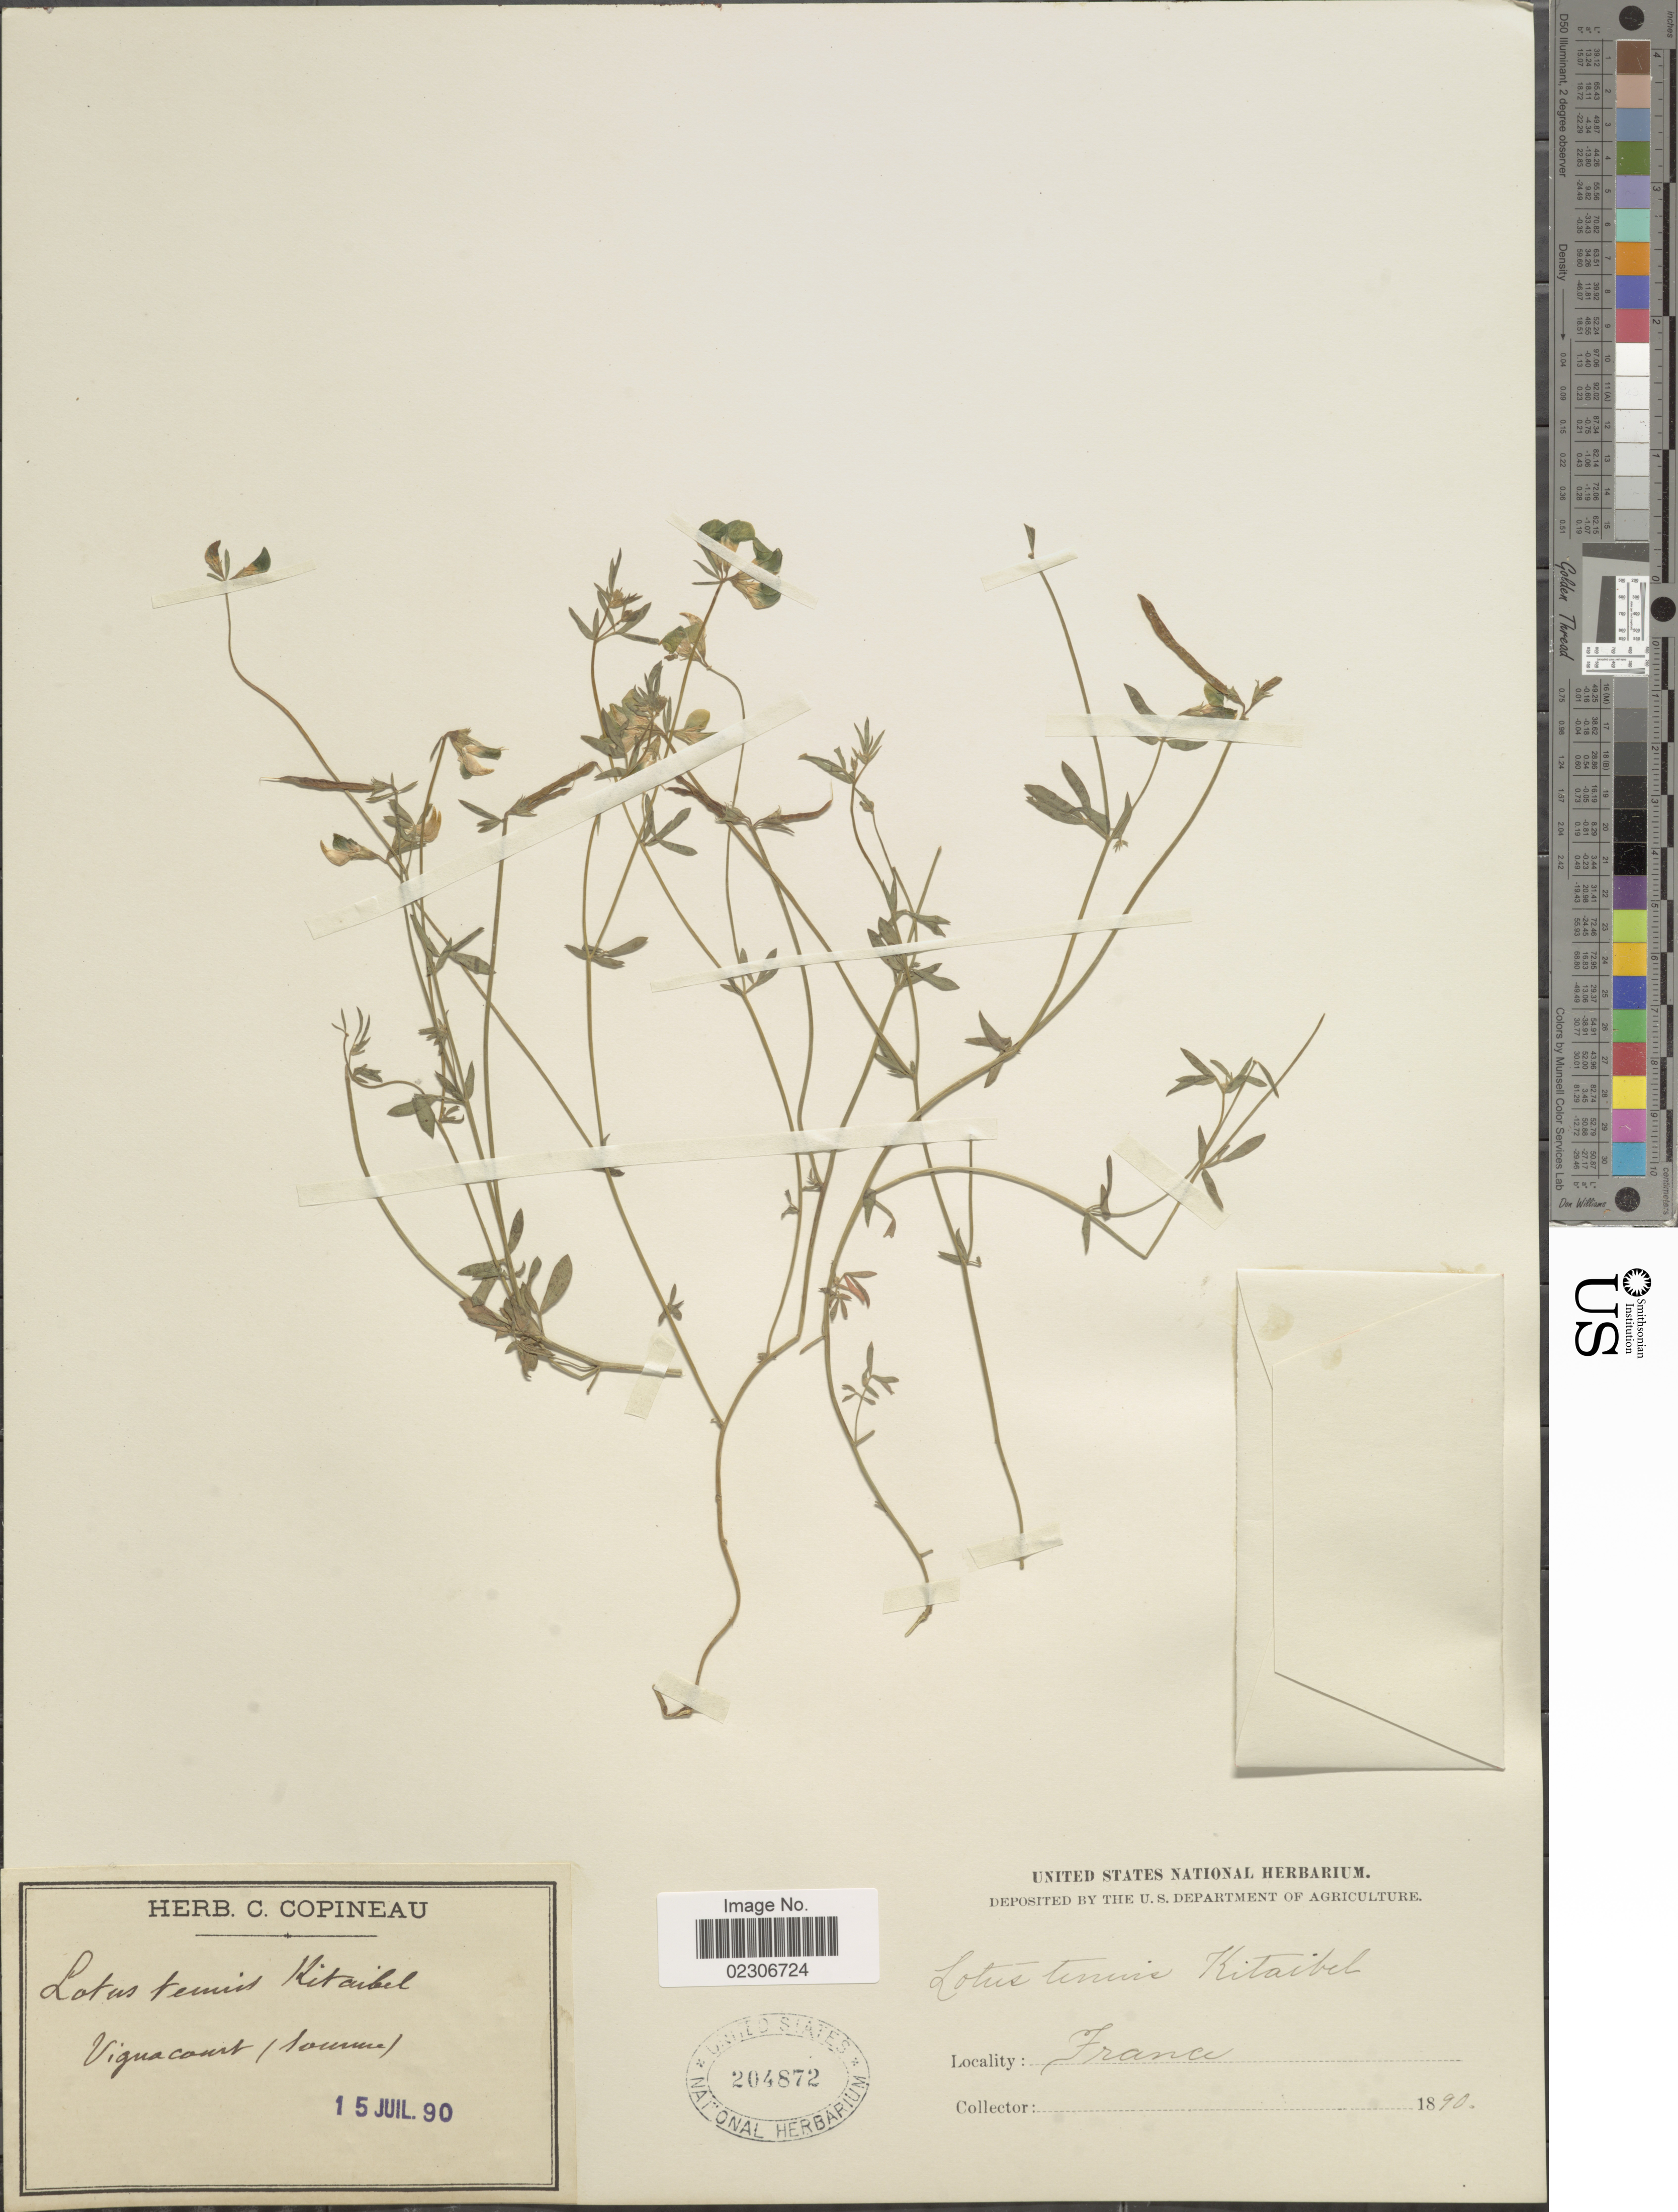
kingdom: Plantae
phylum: Tracheophyta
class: Magnoliopsida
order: Fabales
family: Fabaceae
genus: Lotus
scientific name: Lotus tenuis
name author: Waldst. & Kit.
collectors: ex herb. C. Copineau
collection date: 1890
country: France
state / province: Hauts-de-France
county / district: Somme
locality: Vignacourt (Somme)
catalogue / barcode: US 204872